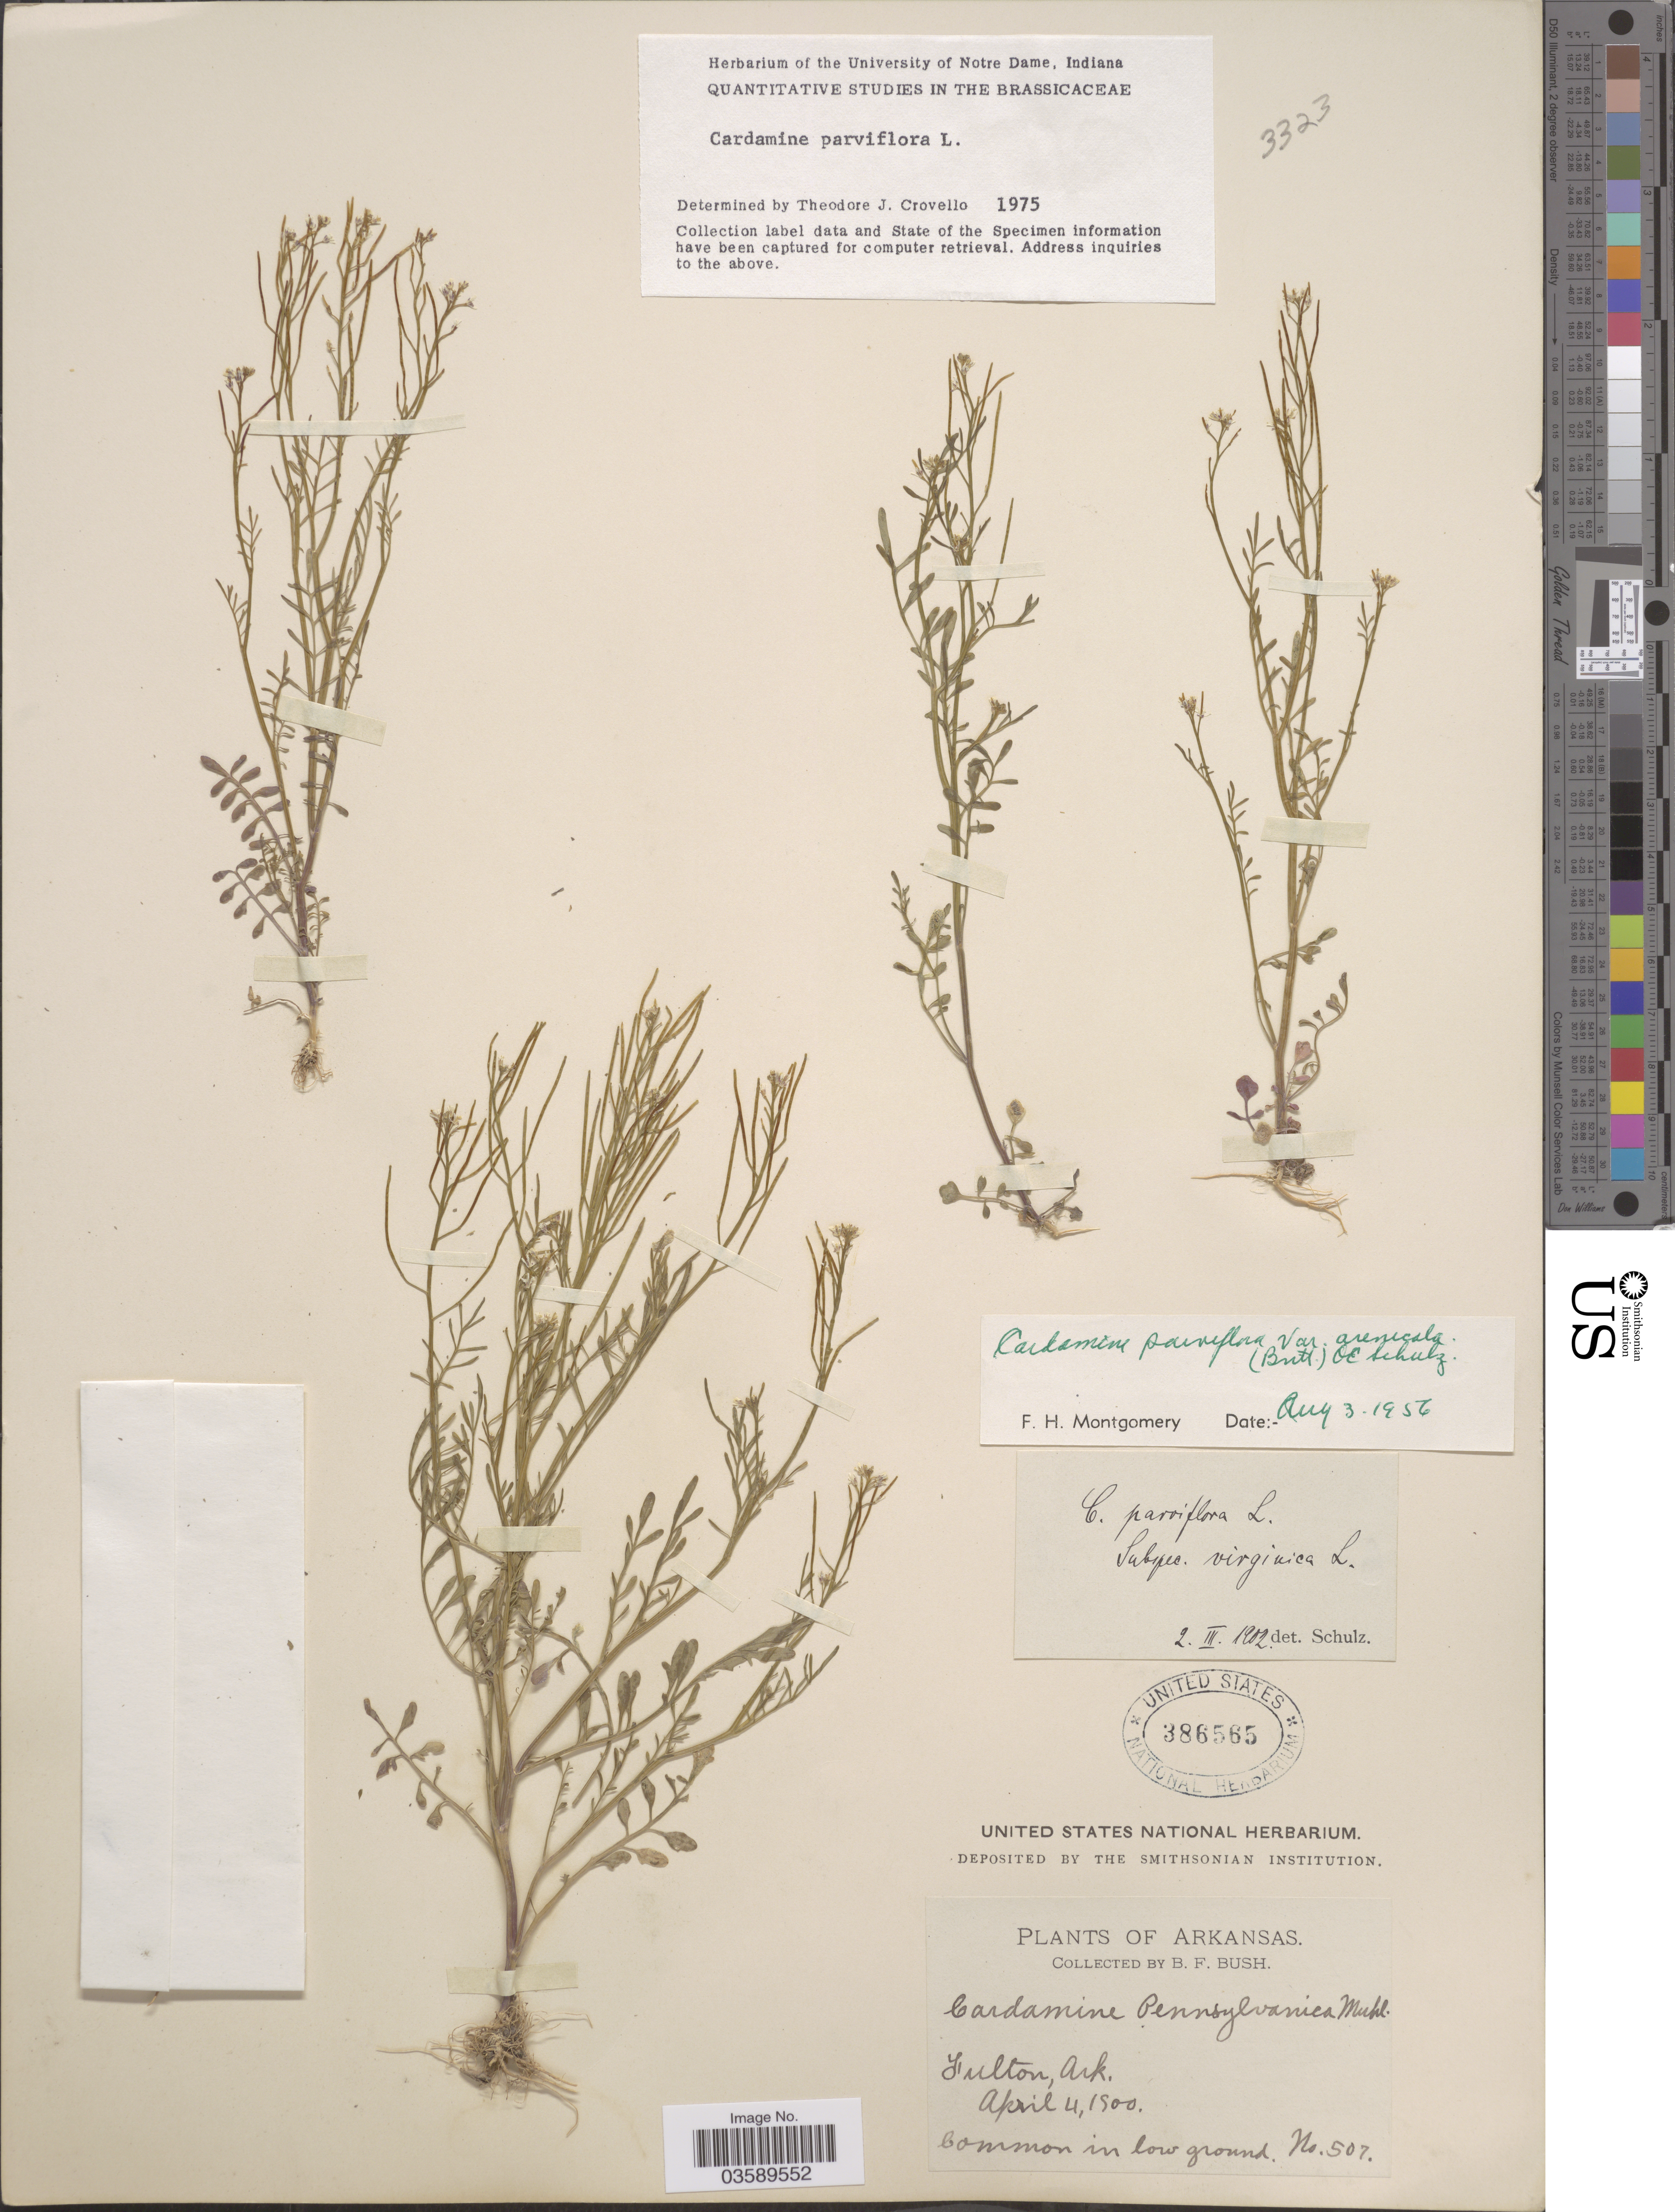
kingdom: Plantae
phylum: Tracheophyta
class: Magnoliopsida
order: Brassicales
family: Brassicaceae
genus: Cardamine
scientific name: Cardamine parviflora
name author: L.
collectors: B. F. Bush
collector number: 507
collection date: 1900-04-04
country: United States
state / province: Arkansas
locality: Fulton.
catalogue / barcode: US 386565